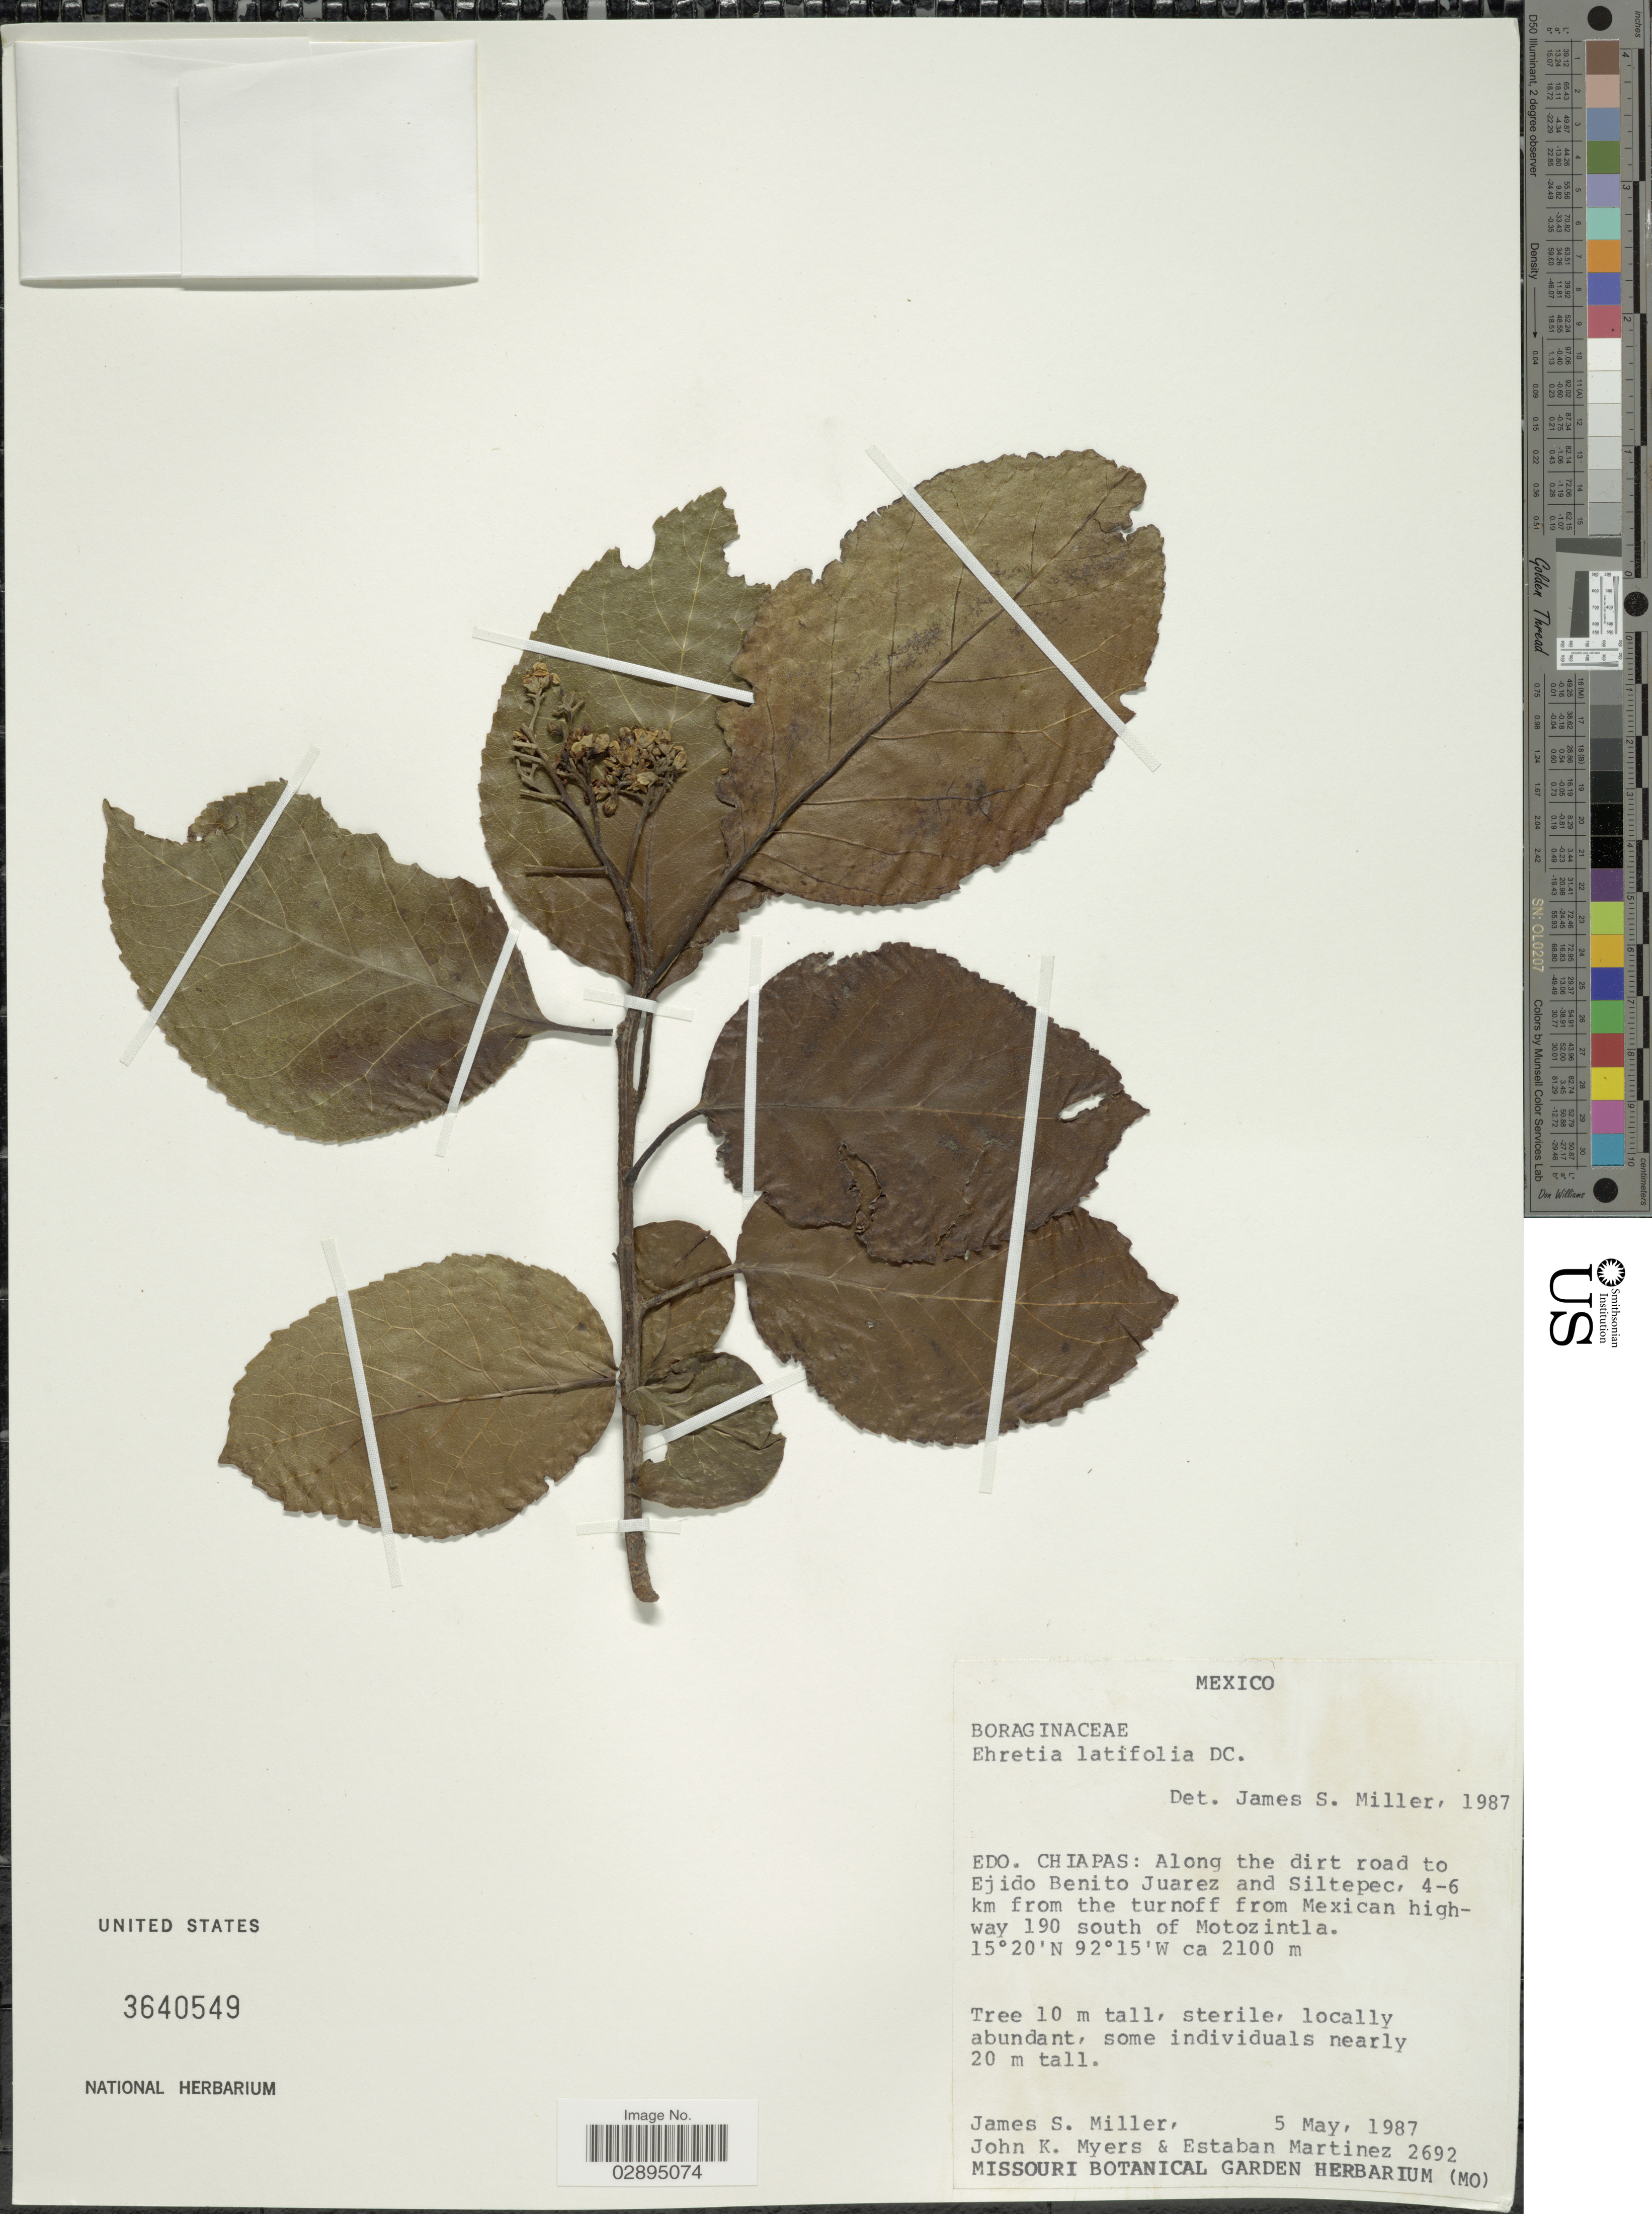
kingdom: Plantae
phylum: Tracheophyta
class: Magnoliopsida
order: Boraginales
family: Ehretiaceae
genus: Ehretia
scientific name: Ehretia latifolia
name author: DC.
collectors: J. S. Miller, J. Myers & E. Martínez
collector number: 2692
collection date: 1987-05-05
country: Mexico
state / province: Chiapas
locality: Edo. Chiapas: Along the dirt road to Ejido Benito Juarez and Siltepec, 4-6 km from the turnoff from Mexican highway 190 south of Motozintla.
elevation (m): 2100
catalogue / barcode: US 3640549